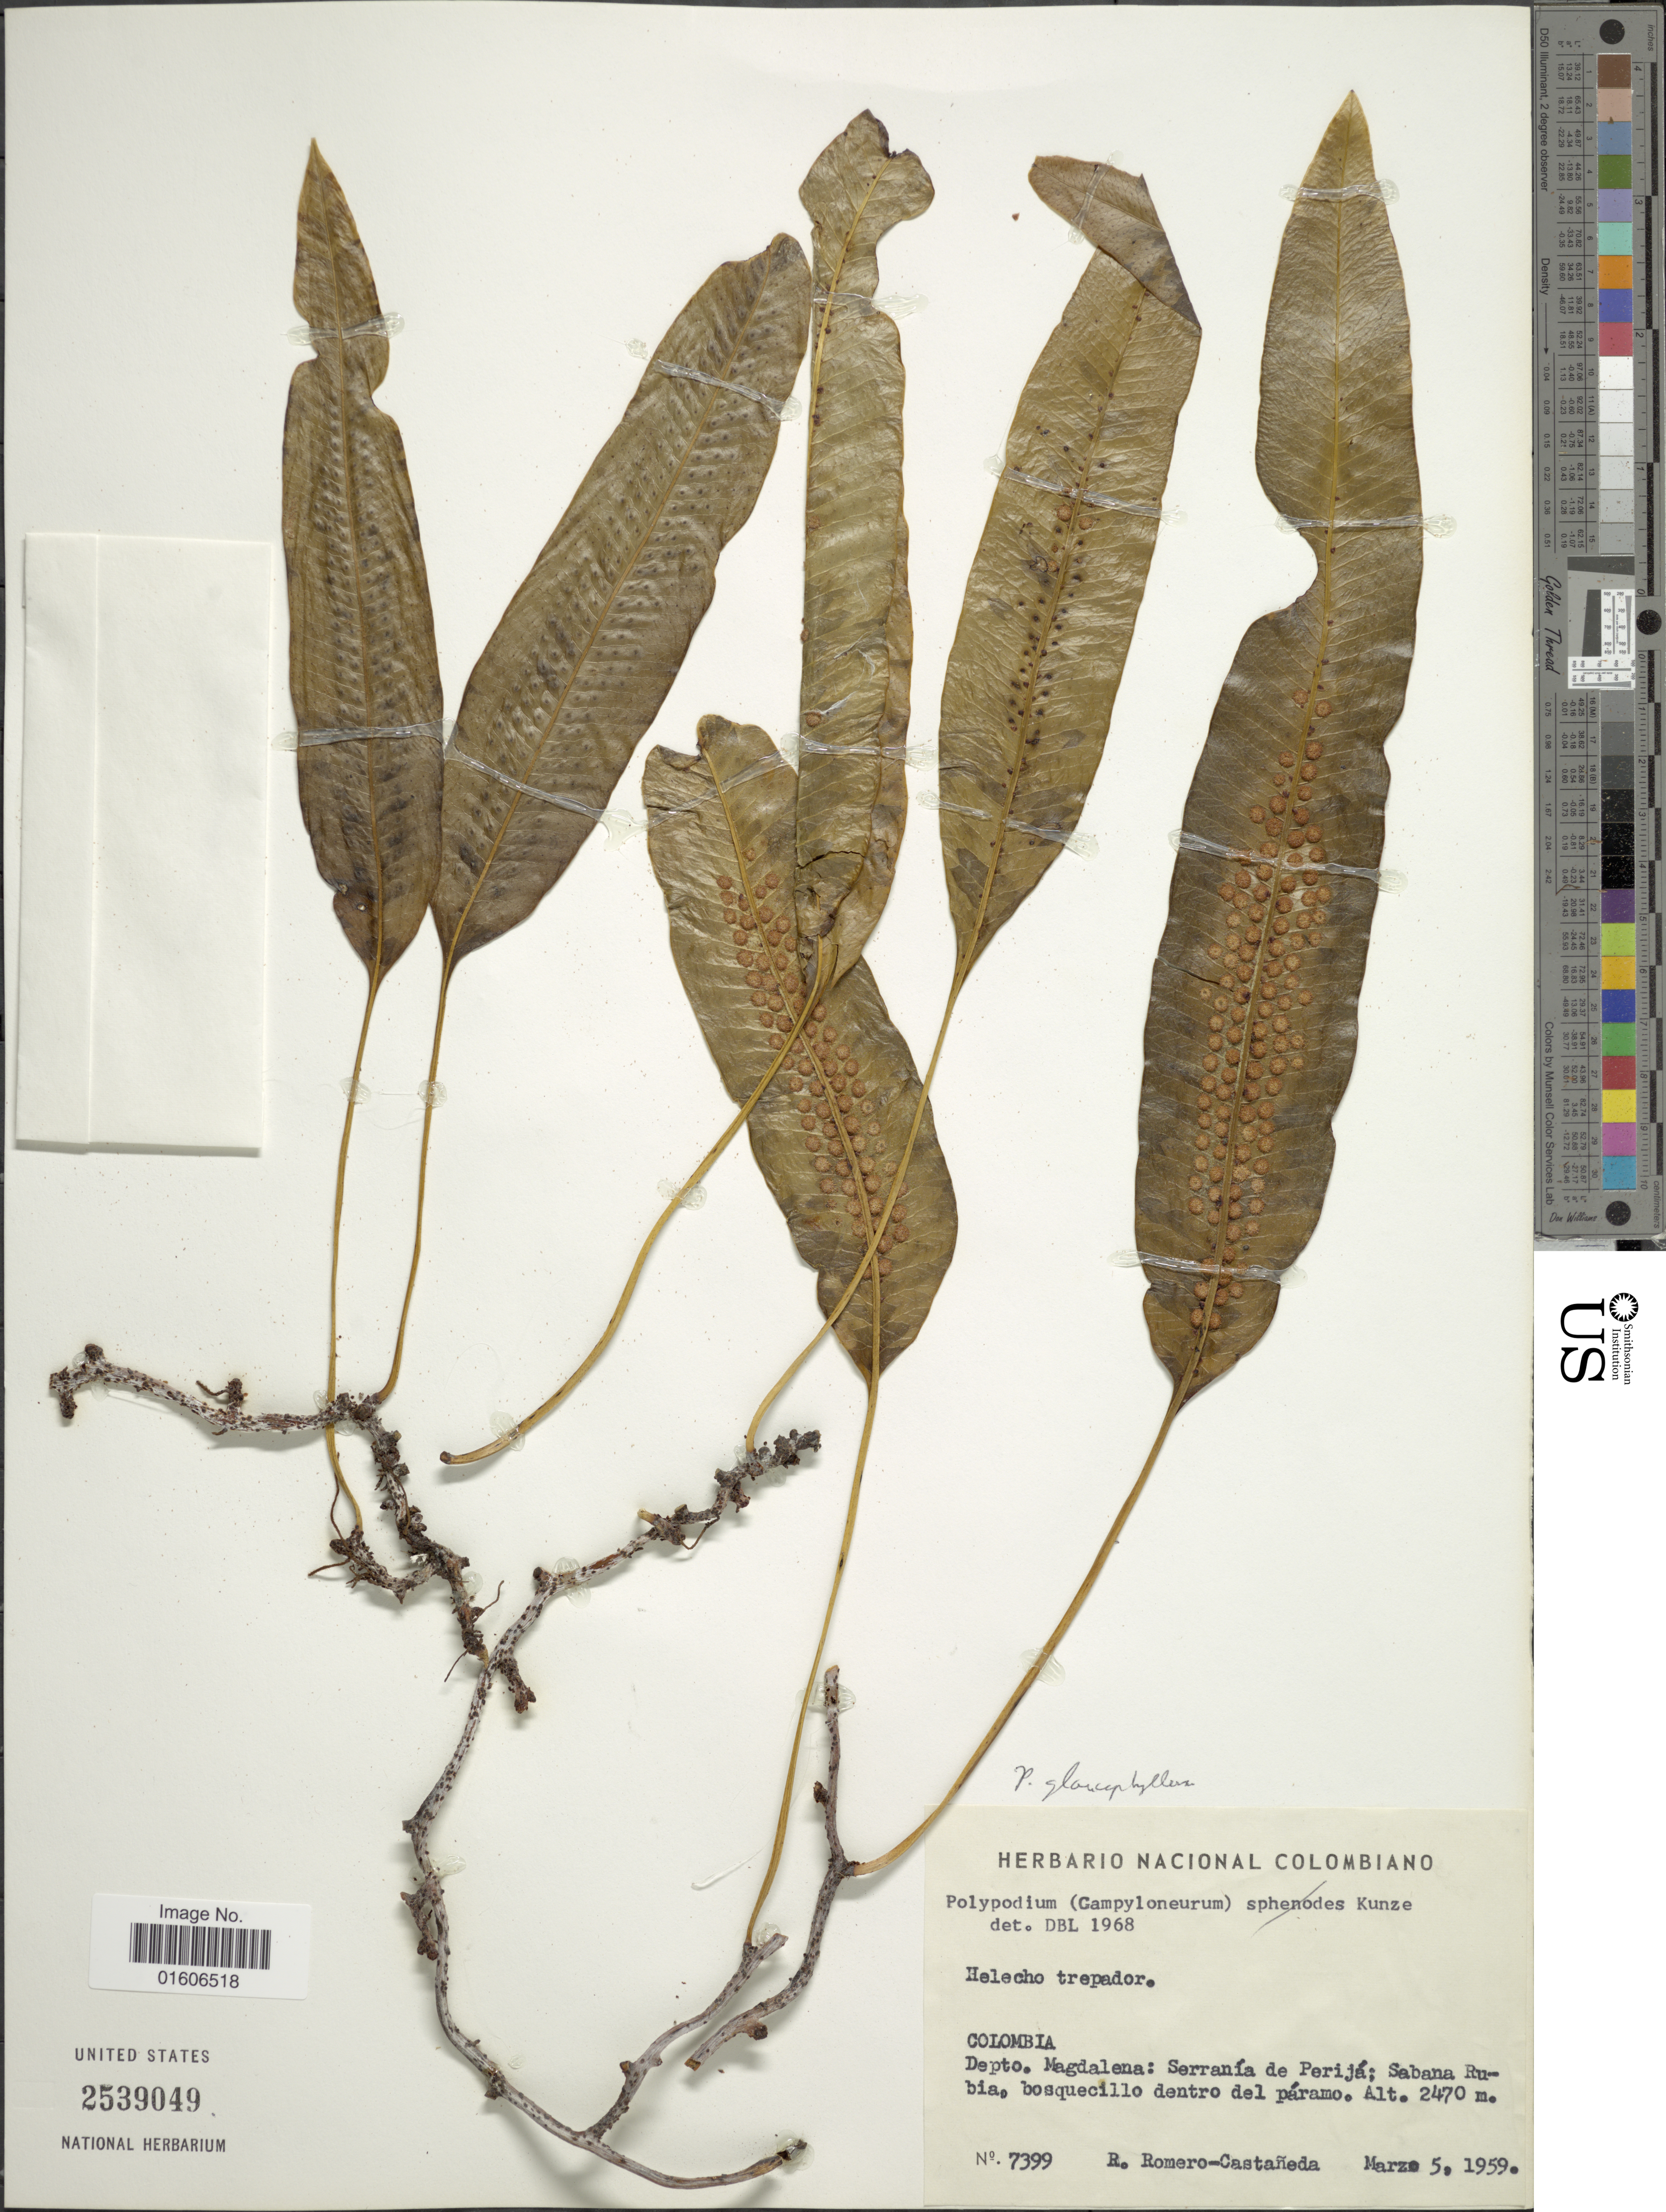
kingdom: Plantae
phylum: Tracheophyta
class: Polypodiopsida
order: Polypodiales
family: Polypodiaceae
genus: Serpocaulon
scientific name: Serpocaulon levigatum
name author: (Cav.) A.R. Sm.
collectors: R. Romero Castañeda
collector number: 7399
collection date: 1959-03-05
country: Colombia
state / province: Magdalena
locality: Depto. Magdalena: Serranía de Perijá; Sabana Rubia, bosquecillo dentro del páramo.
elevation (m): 2470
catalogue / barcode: US 2539049